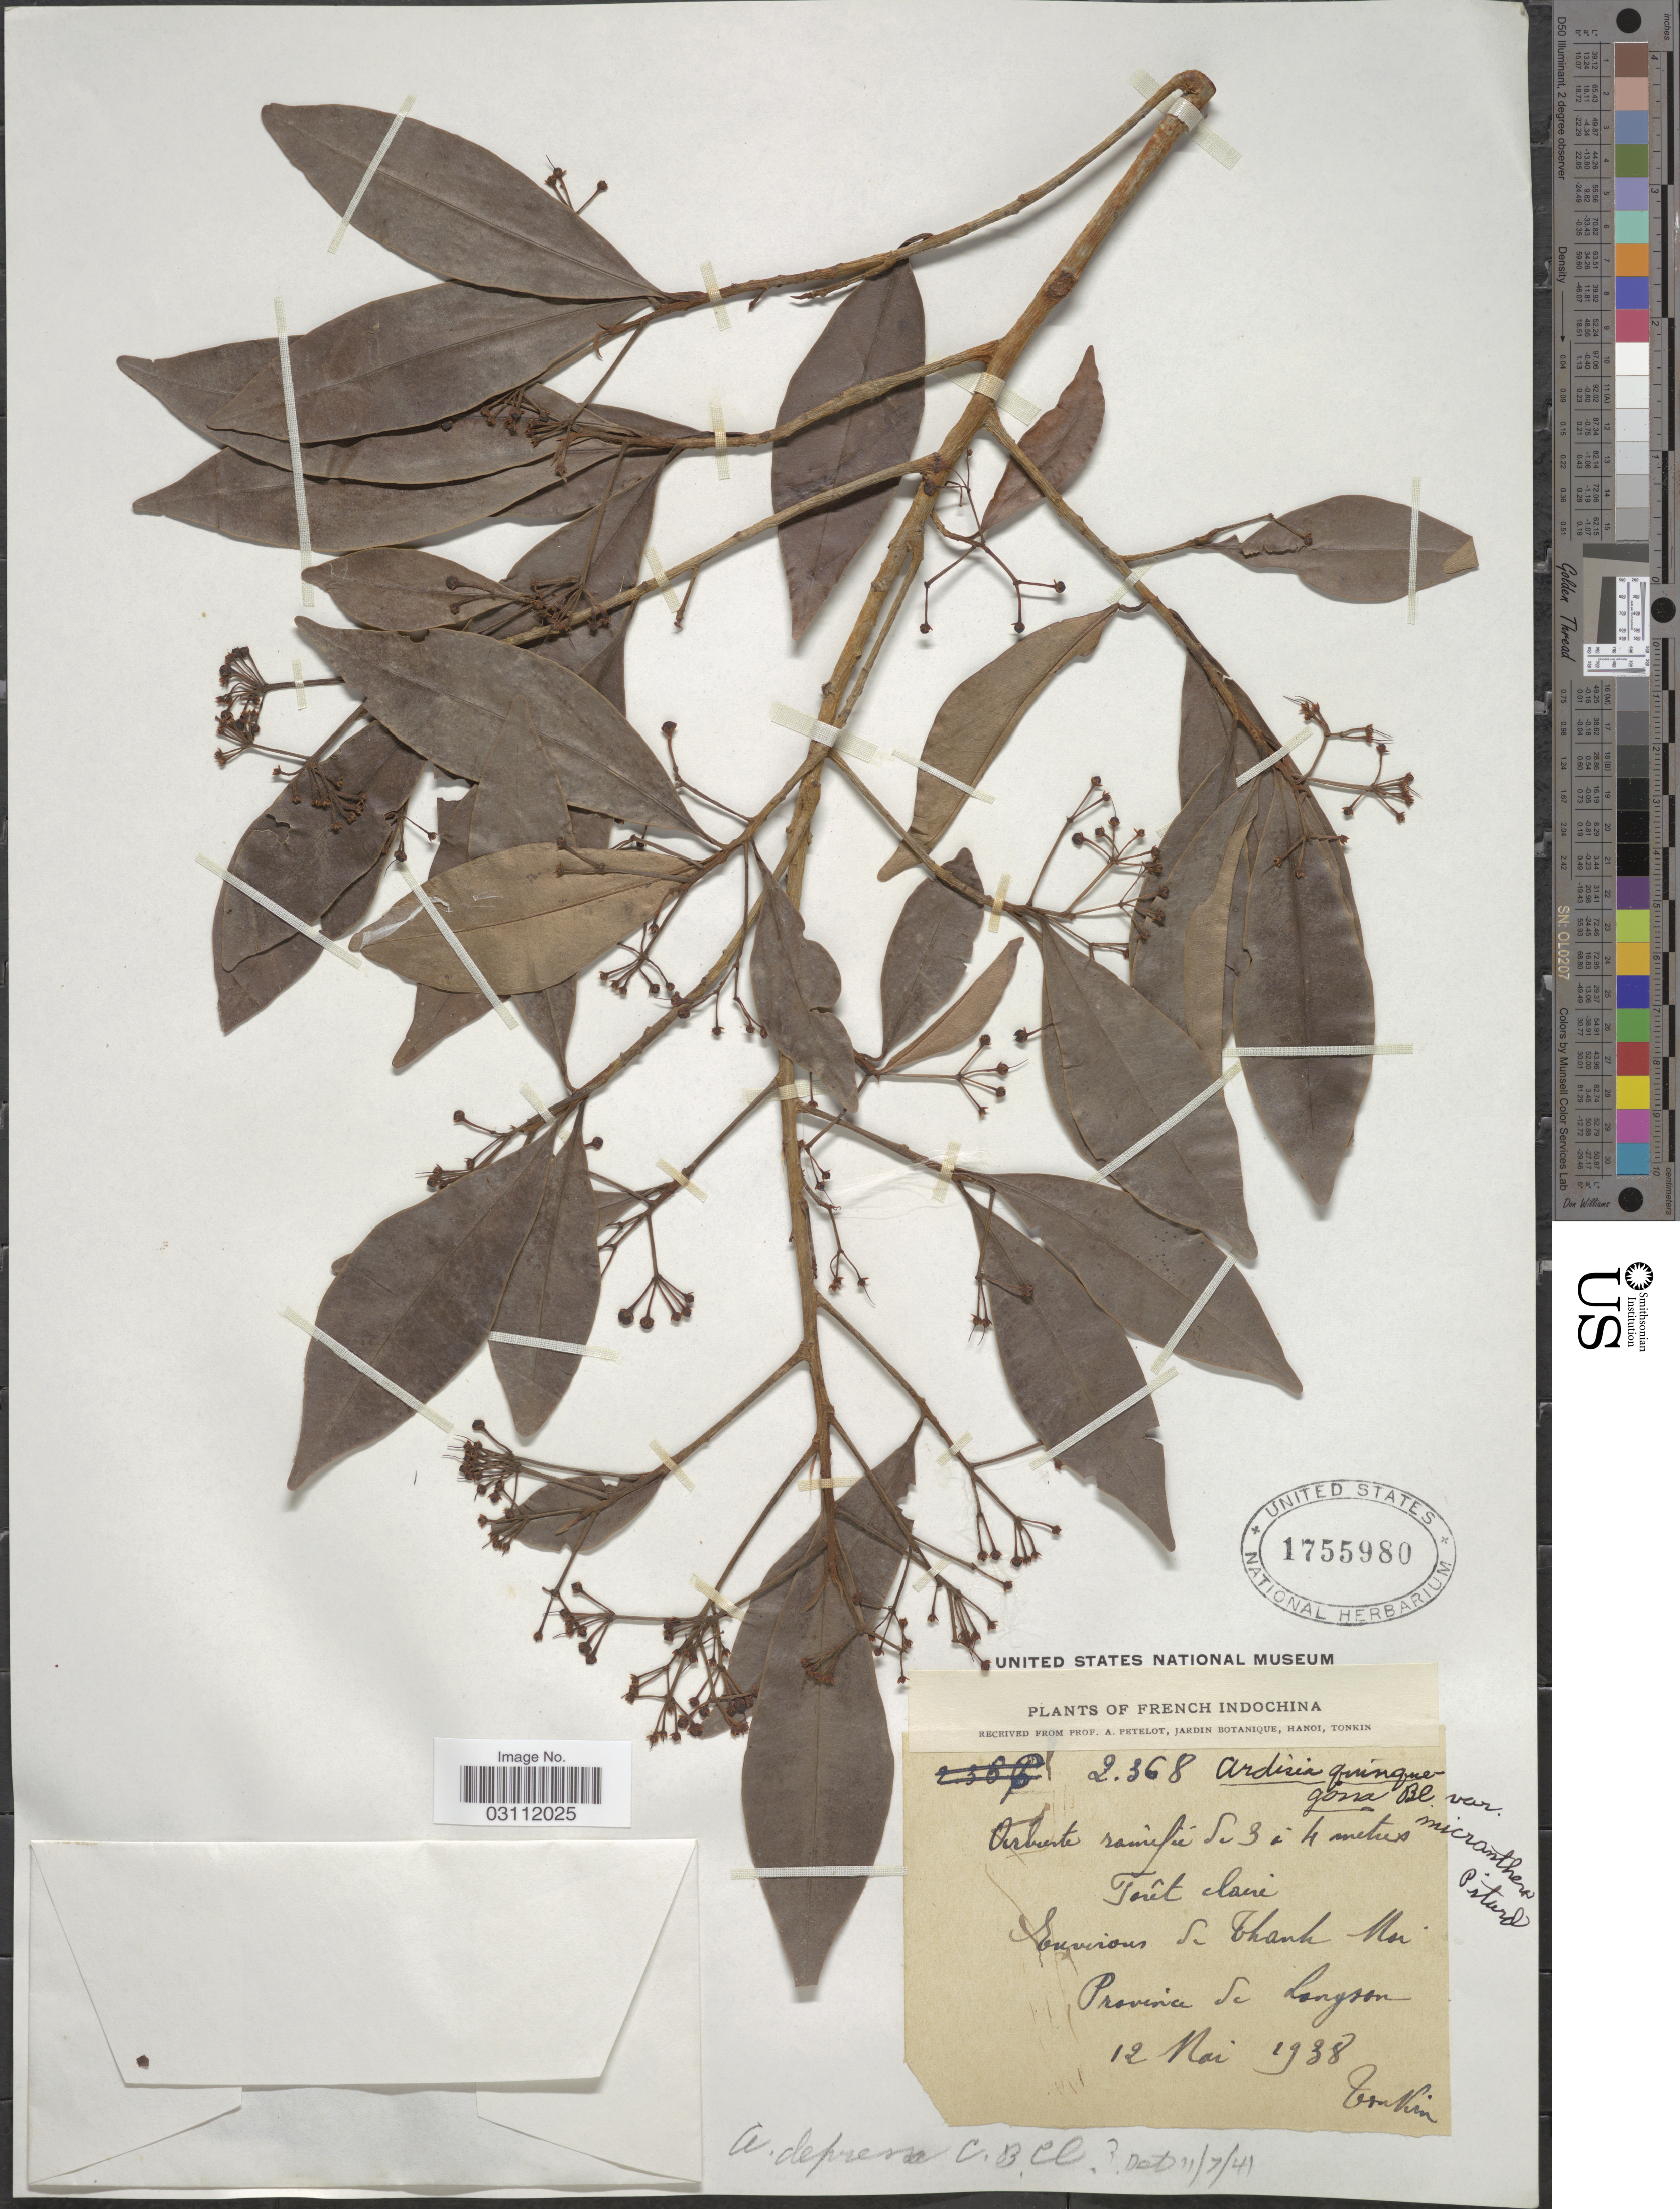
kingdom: Plantae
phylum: Tracheophyta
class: Magnoliopsida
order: Ericales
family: Primulaceae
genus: Ardisia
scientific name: Ardisia quinquegona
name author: Blume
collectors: A. Petelot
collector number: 2368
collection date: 1938-05-12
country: Vietnam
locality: French Indochina, Environs de Thanh Moi, Province de Langson.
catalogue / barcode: US 1755980